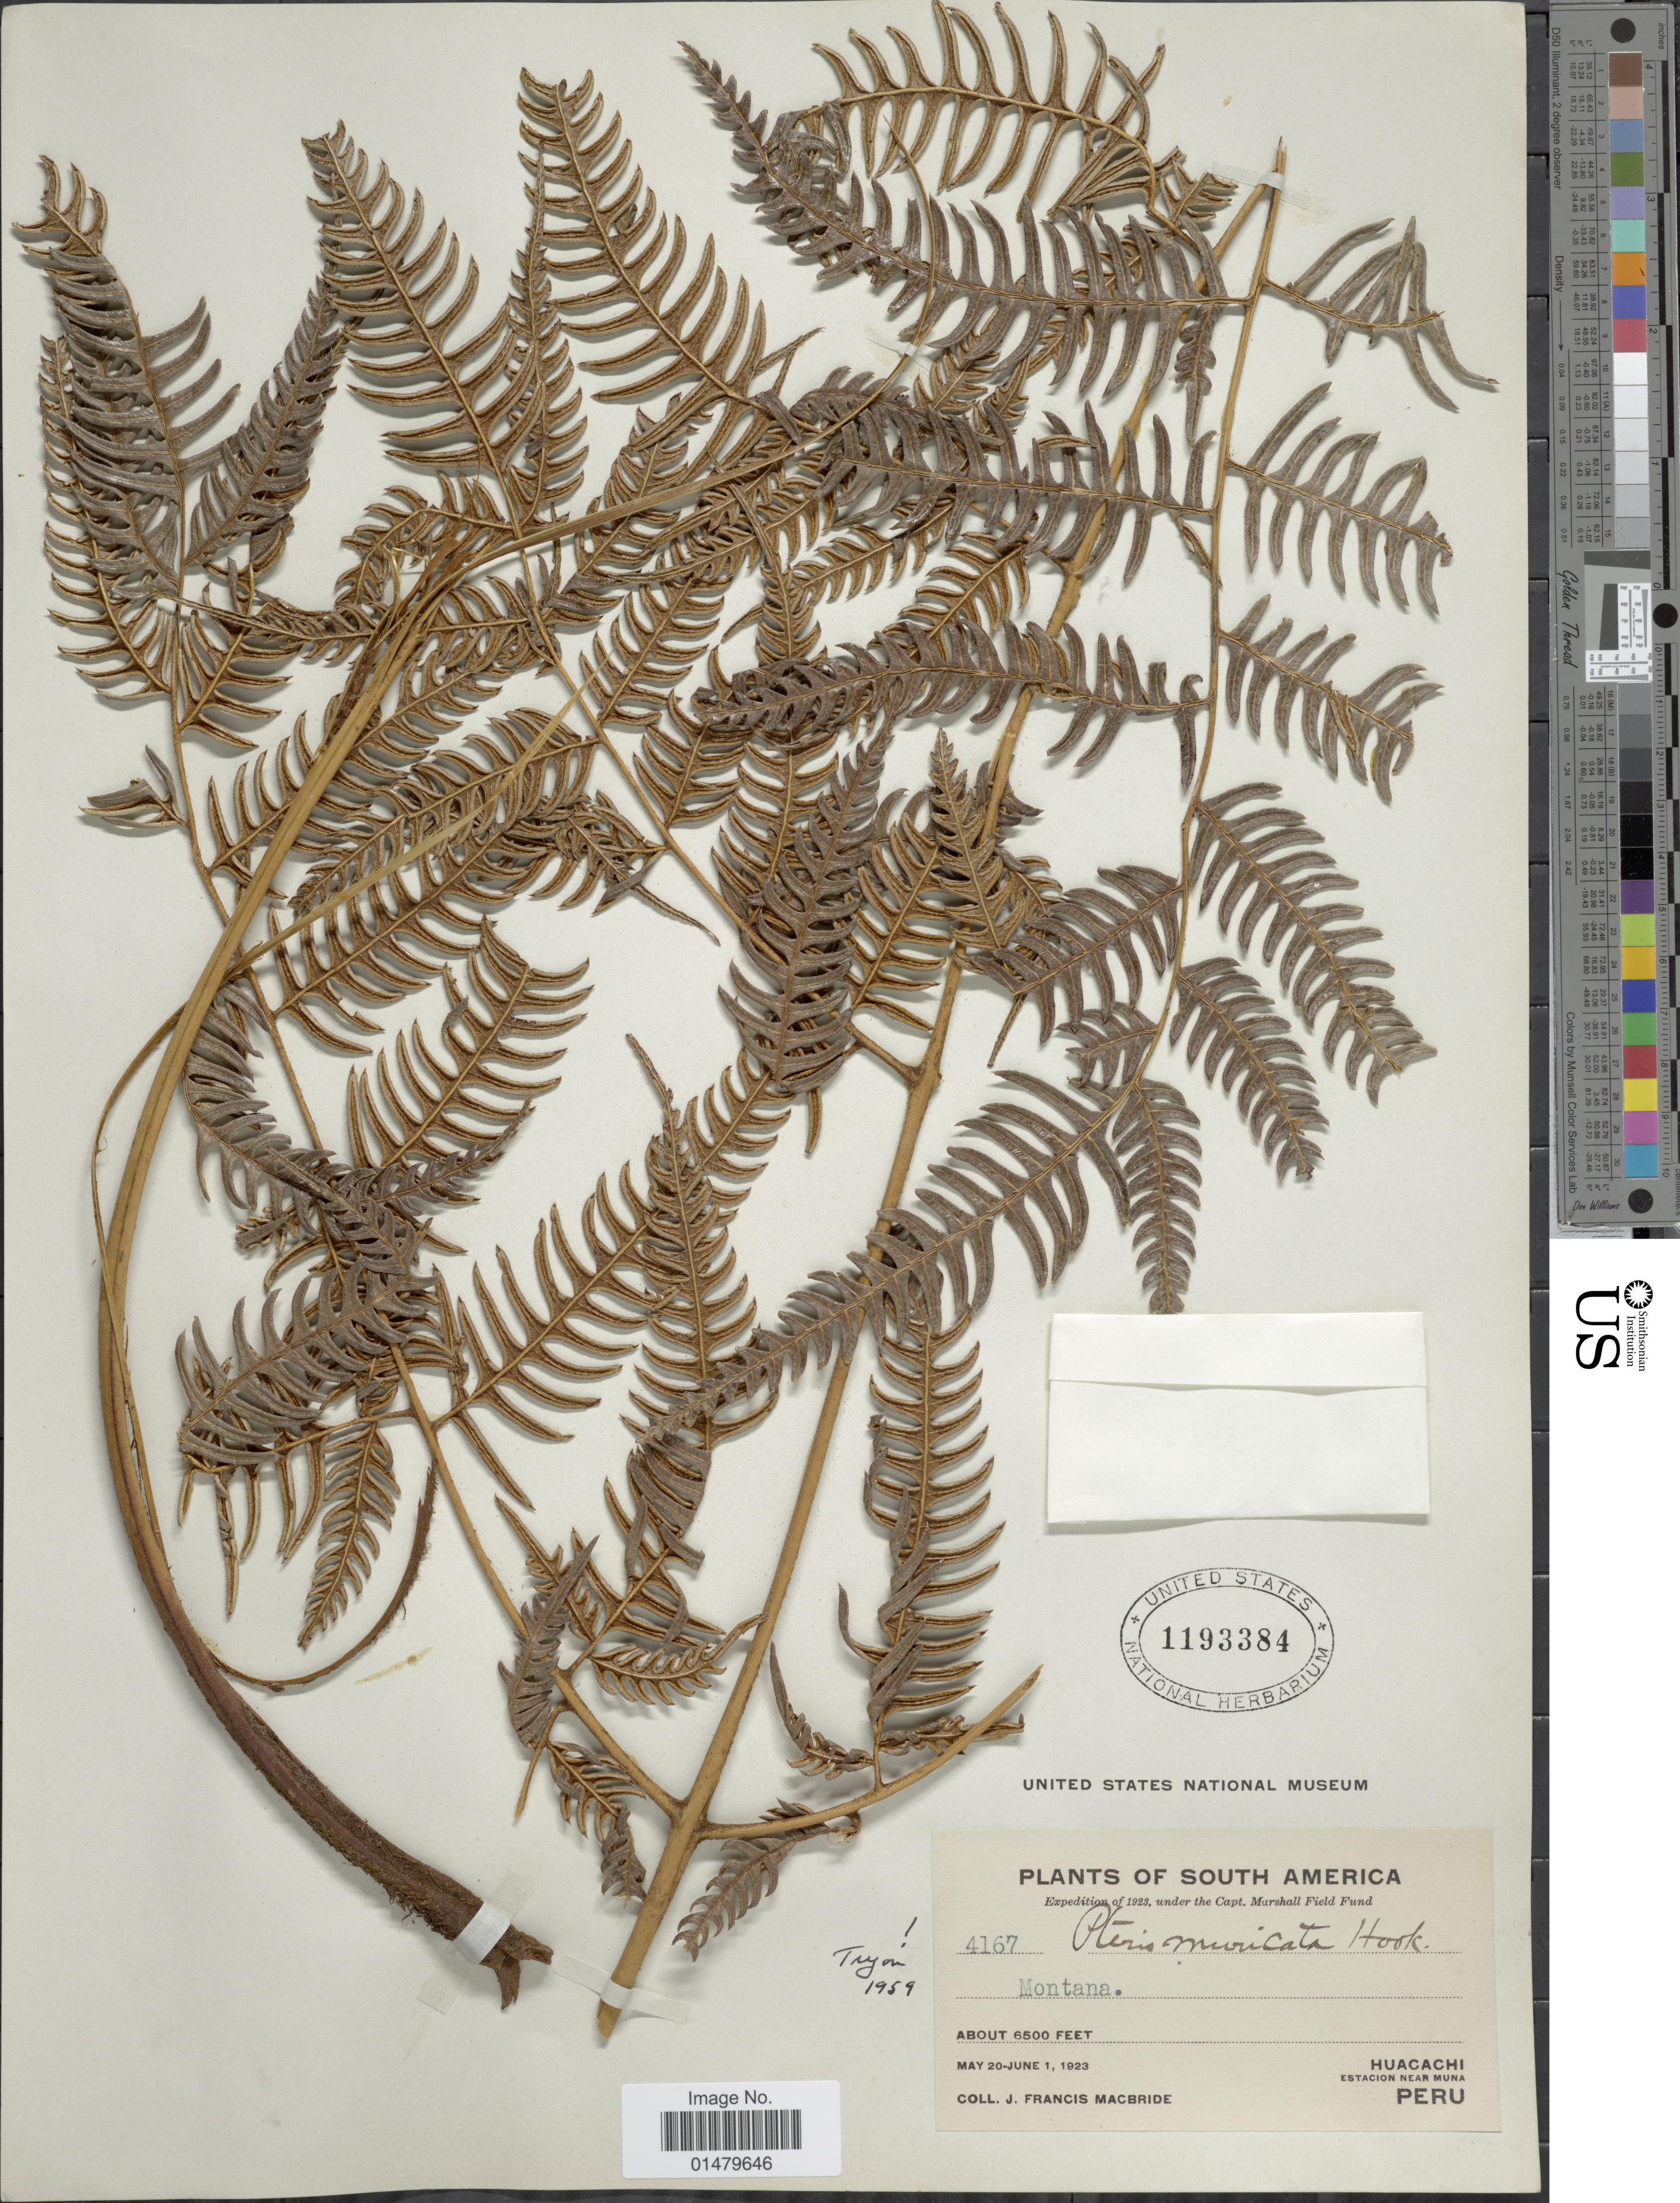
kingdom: Plantae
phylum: Tracheophyta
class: Polypodiopsida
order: Polypodiales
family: Pteridaceae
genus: Pteris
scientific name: Pteris muricata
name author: Rosenst.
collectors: J. F. Macbride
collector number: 4167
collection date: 1923-05-20/1923-06-01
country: Peru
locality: Huacachi. Estacion near Muna. Montana.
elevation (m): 1981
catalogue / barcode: US 1193384